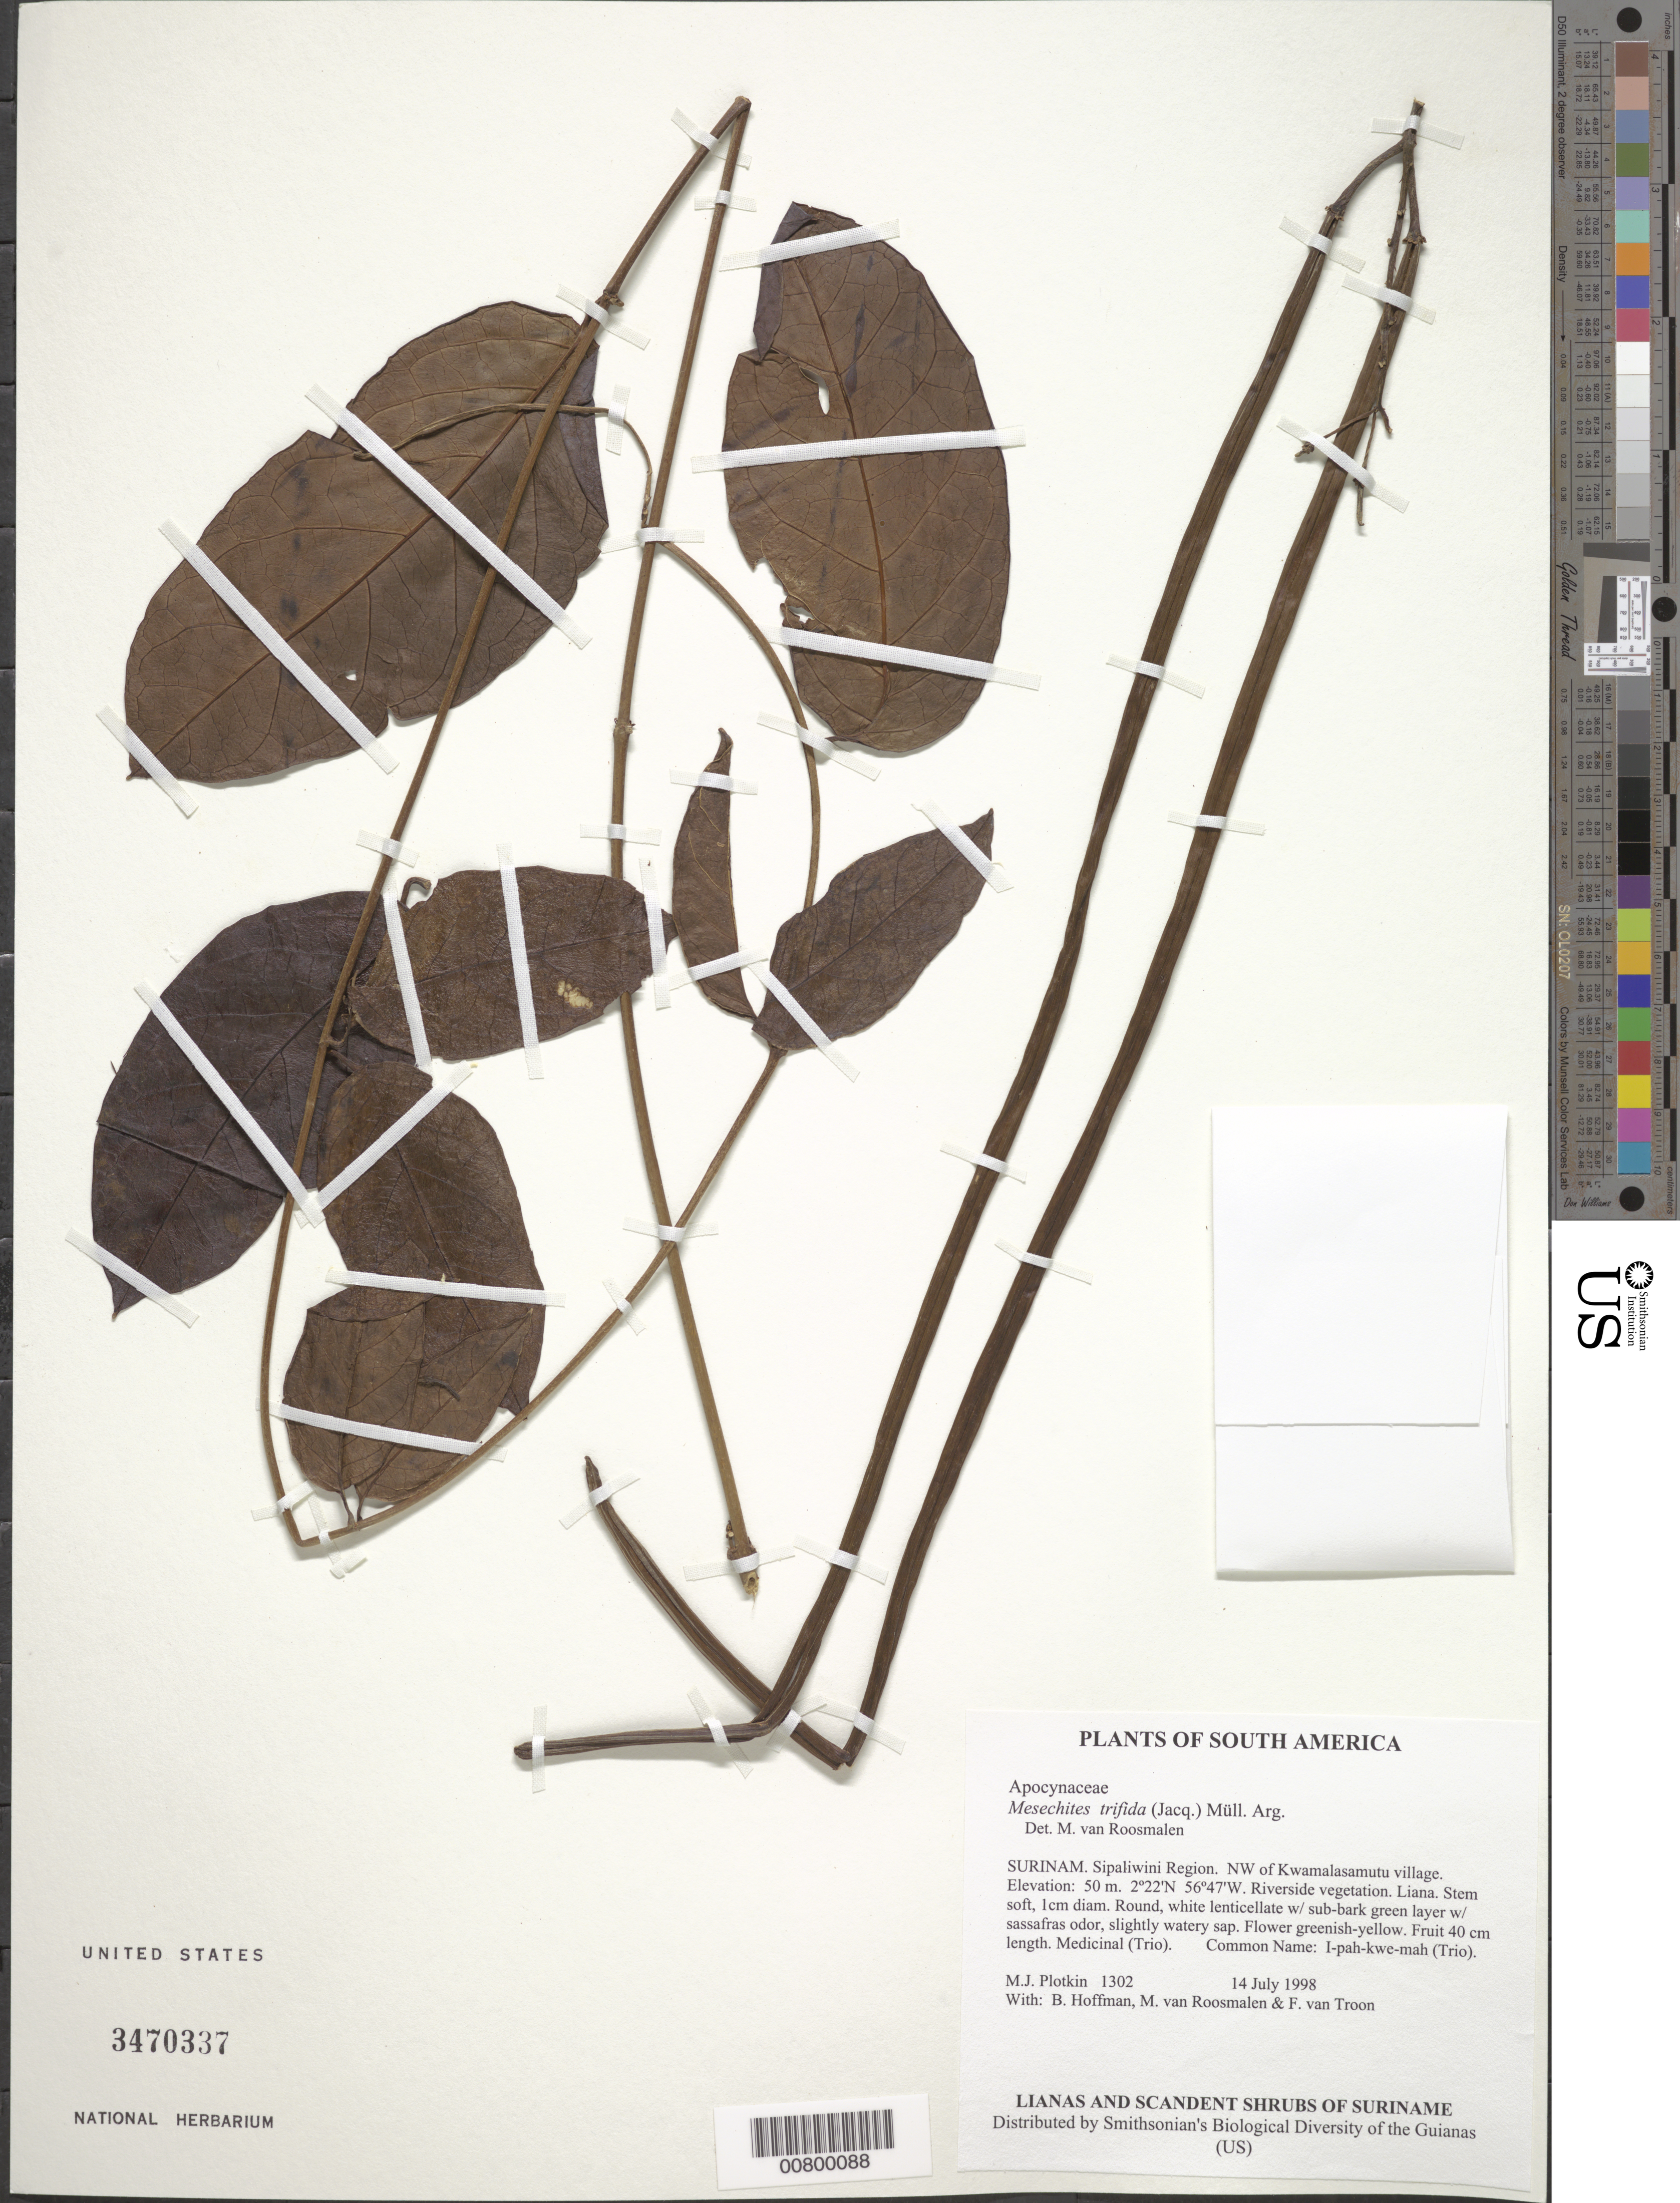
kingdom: Plantae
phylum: Tracheophyta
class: Magnoliopsida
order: Gentianales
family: Apocynaceae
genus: Mesechites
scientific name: Mesechites trifidus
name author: (Jacq.) Müll. Arg.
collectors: M. Plotkin, B. Hoffman, M. G. M. v. Roosmalen & F. Van Troon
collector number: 1302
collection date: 1998-07-14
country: Suriname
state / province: Sipaliwini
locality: NW of Kwamalasamutu village.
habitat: Riverside vegetation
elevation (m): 50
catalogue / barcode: US 3470337